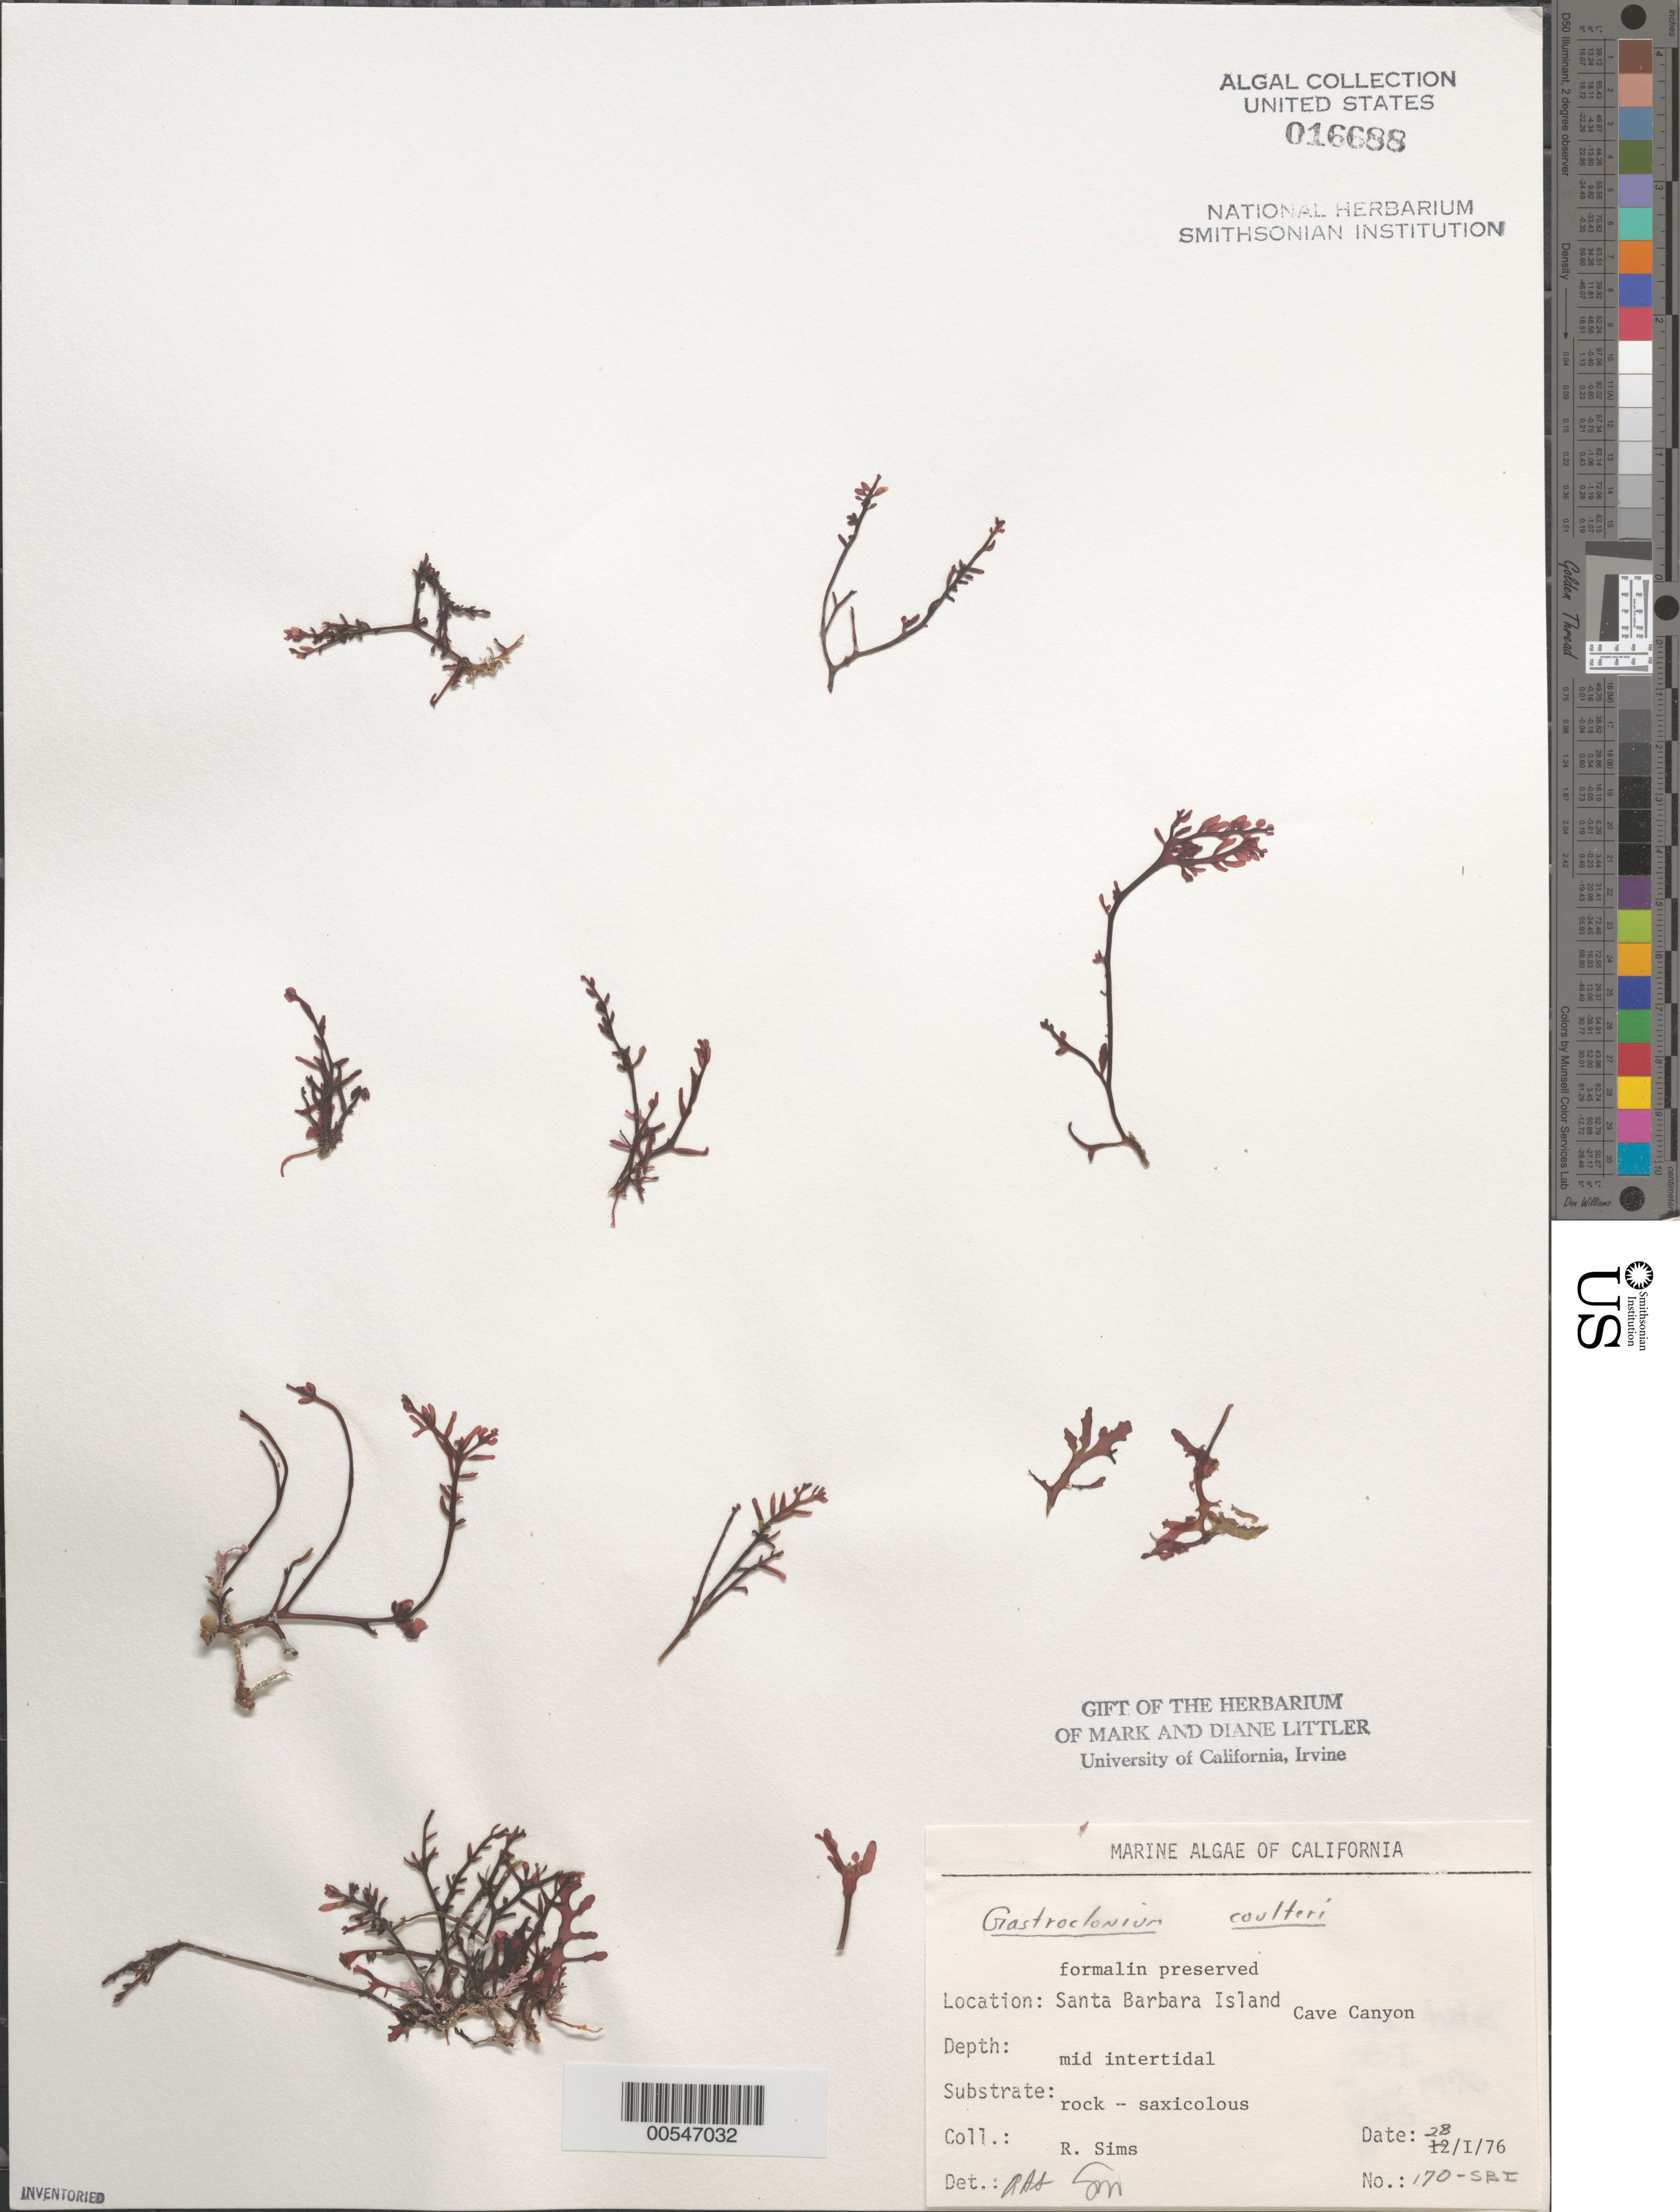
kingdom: Plantae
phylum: Rhodophyta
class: Florideophyceae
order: Rhodymeniales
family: Champiaceae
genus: Neogastroclonium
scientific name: Neogastroclonium subarticulatum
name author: (Turner) L. Le Gall et al.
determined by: Algae name updating Project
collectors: R. H. Sims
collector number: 170-sbi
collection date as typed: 28 Jan 1976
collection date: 1976-01-28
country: United States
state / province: California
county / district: Santa Barbara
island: Santa Barbara Island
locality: Cave Canyon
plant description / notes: BLM-SOCALBIGHT Rocky Intertidal Survey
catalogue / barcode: US 16688